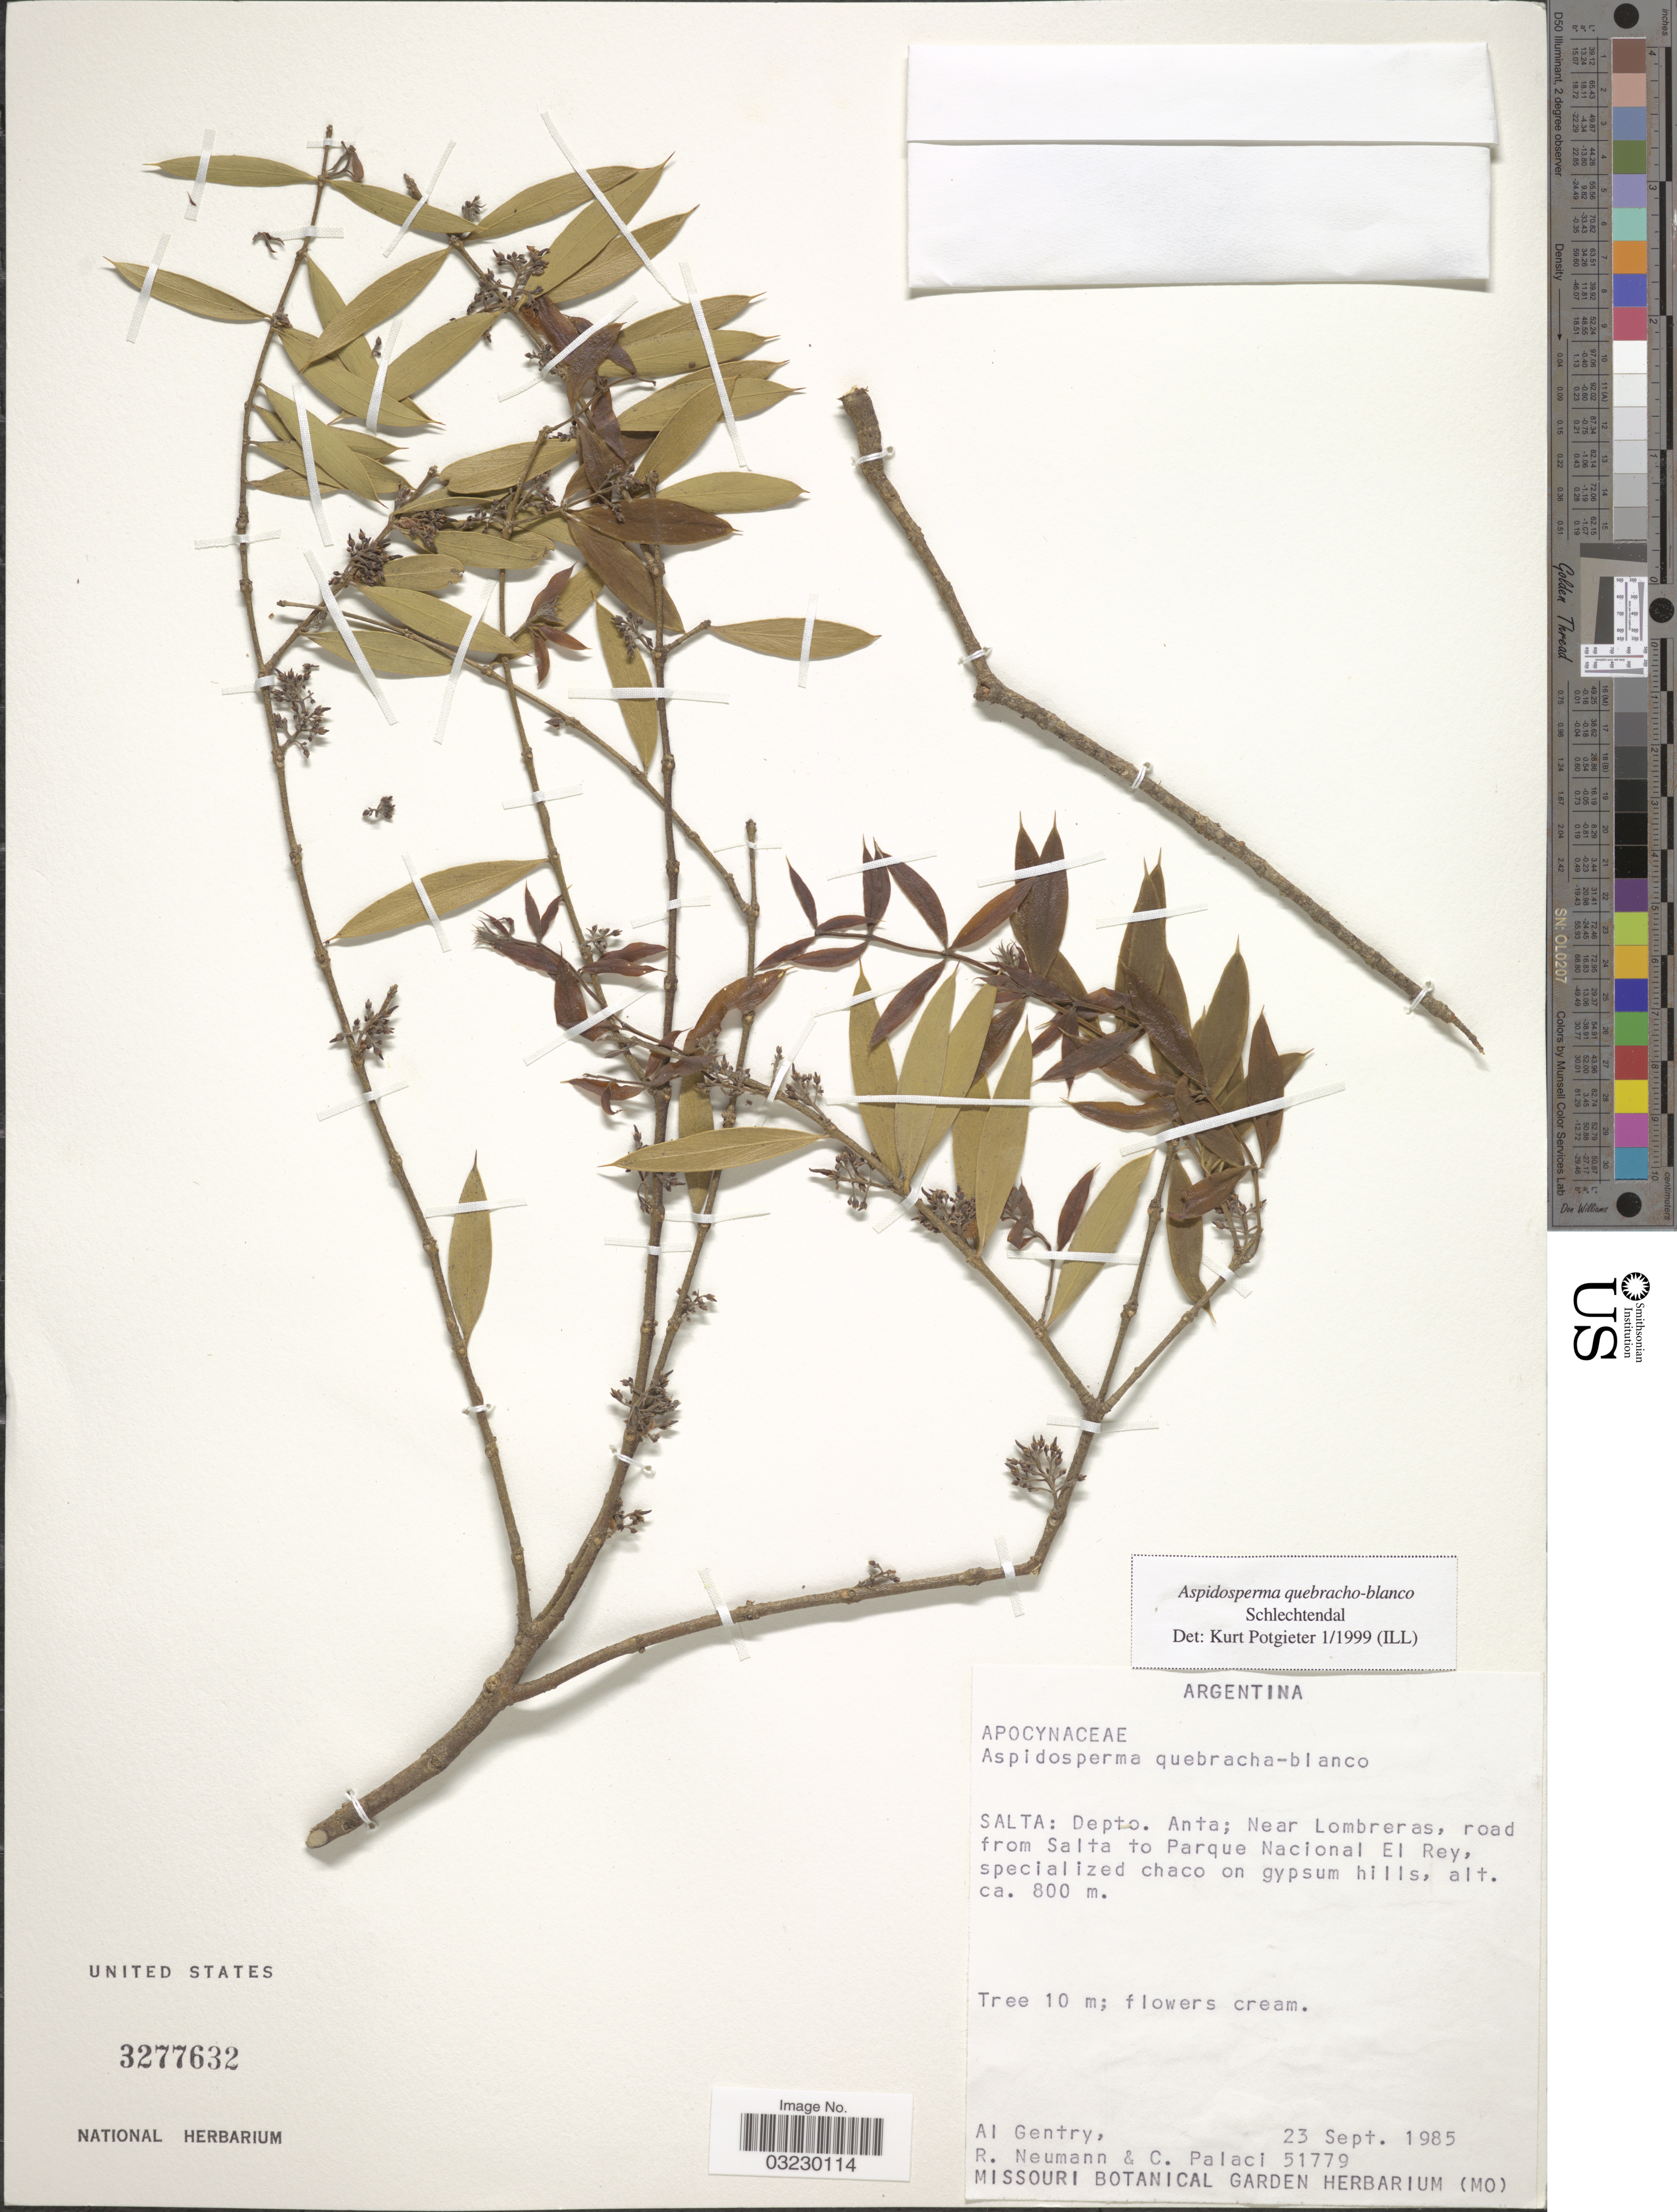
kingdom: Plantae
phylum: Tracheophyta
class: Magnoliopsida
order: Gentianales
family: Apocynaceae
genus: Aspidosperma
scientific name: Aspidosperma quebracho-blanco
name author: Schltdl.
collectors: A. H. Gentry, R. Neumann & C. Palací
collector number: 51779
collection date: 1985-09-23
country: Argentina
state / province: Salta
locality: Depto. Anta; Near Lombreras, road from Salta to Parque Nacional El Rey.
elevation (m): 800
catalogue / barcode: US 3277632